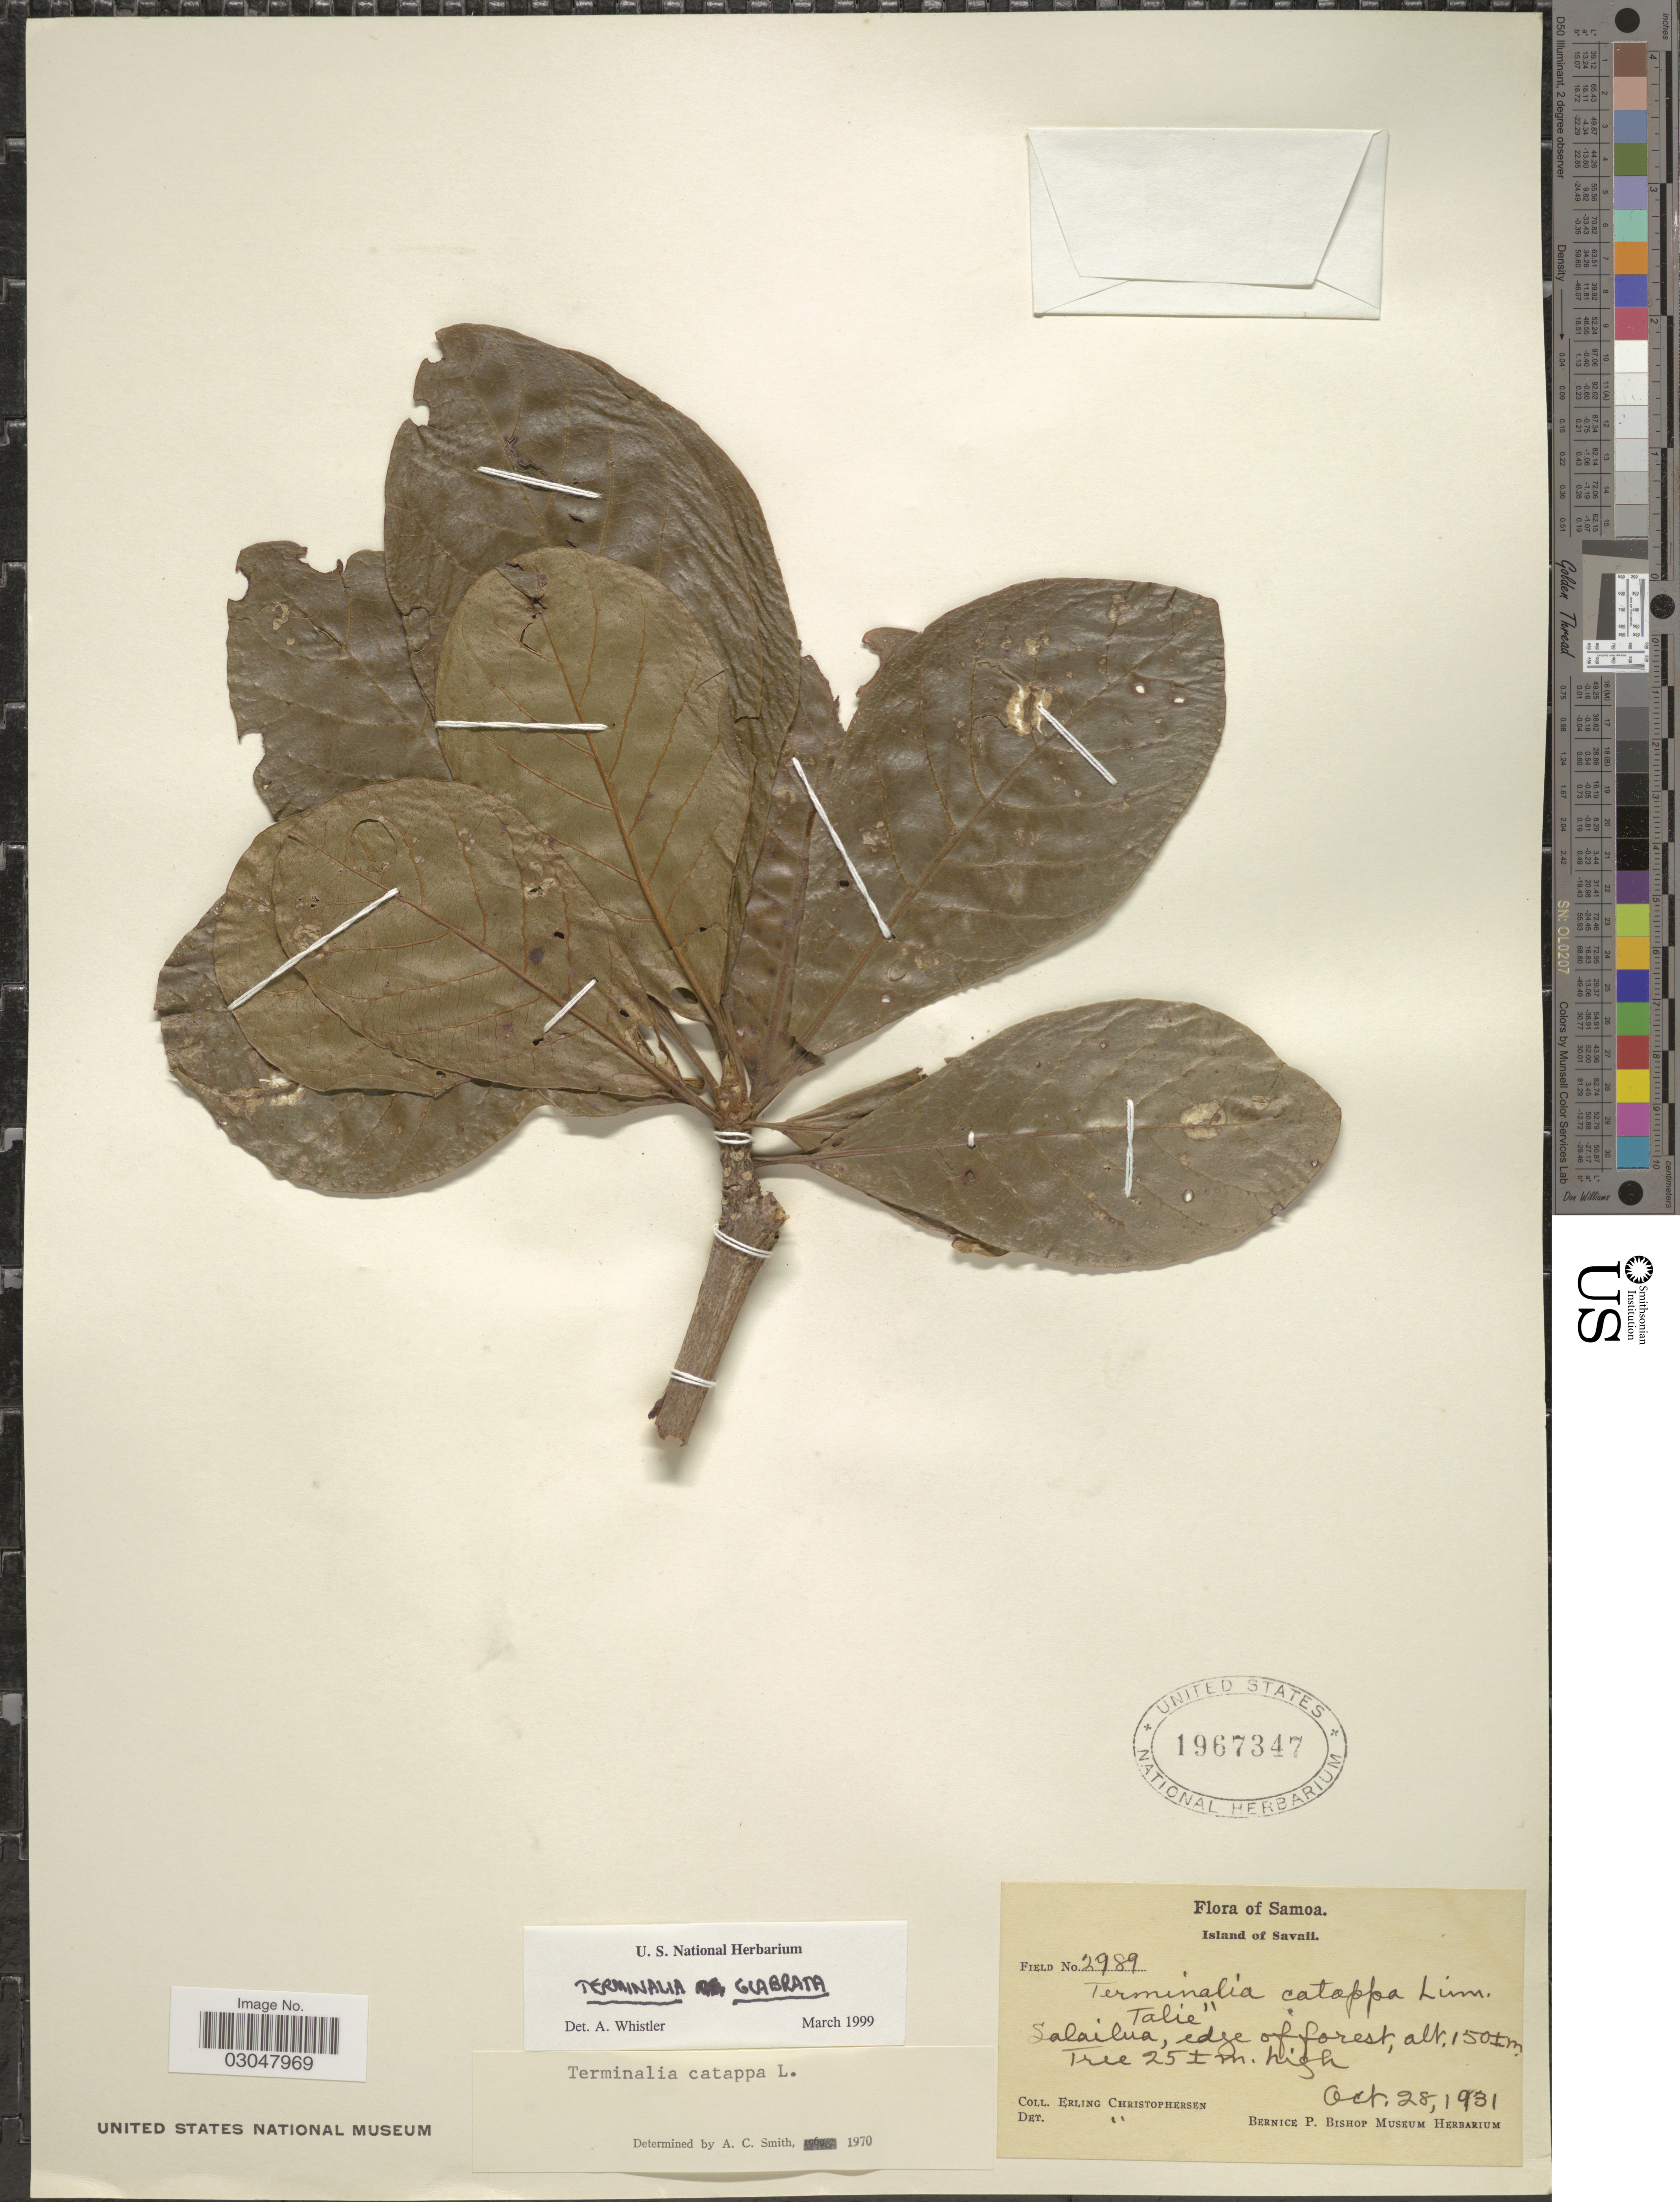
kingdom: Plantae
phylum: Tracheophyta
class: Magnoliopsida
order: Myrtales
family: Combretaceae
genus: Terminalia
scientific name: Terminalia glabrata var. rarotongensis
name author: Fosberg & Sachet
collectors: E. Christophersen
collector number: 2989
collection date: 1931-10-28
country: Samoa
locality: Samoa. Island of Savaii. Salailua, edge of forest.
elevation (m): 150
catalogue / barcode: US 1967347